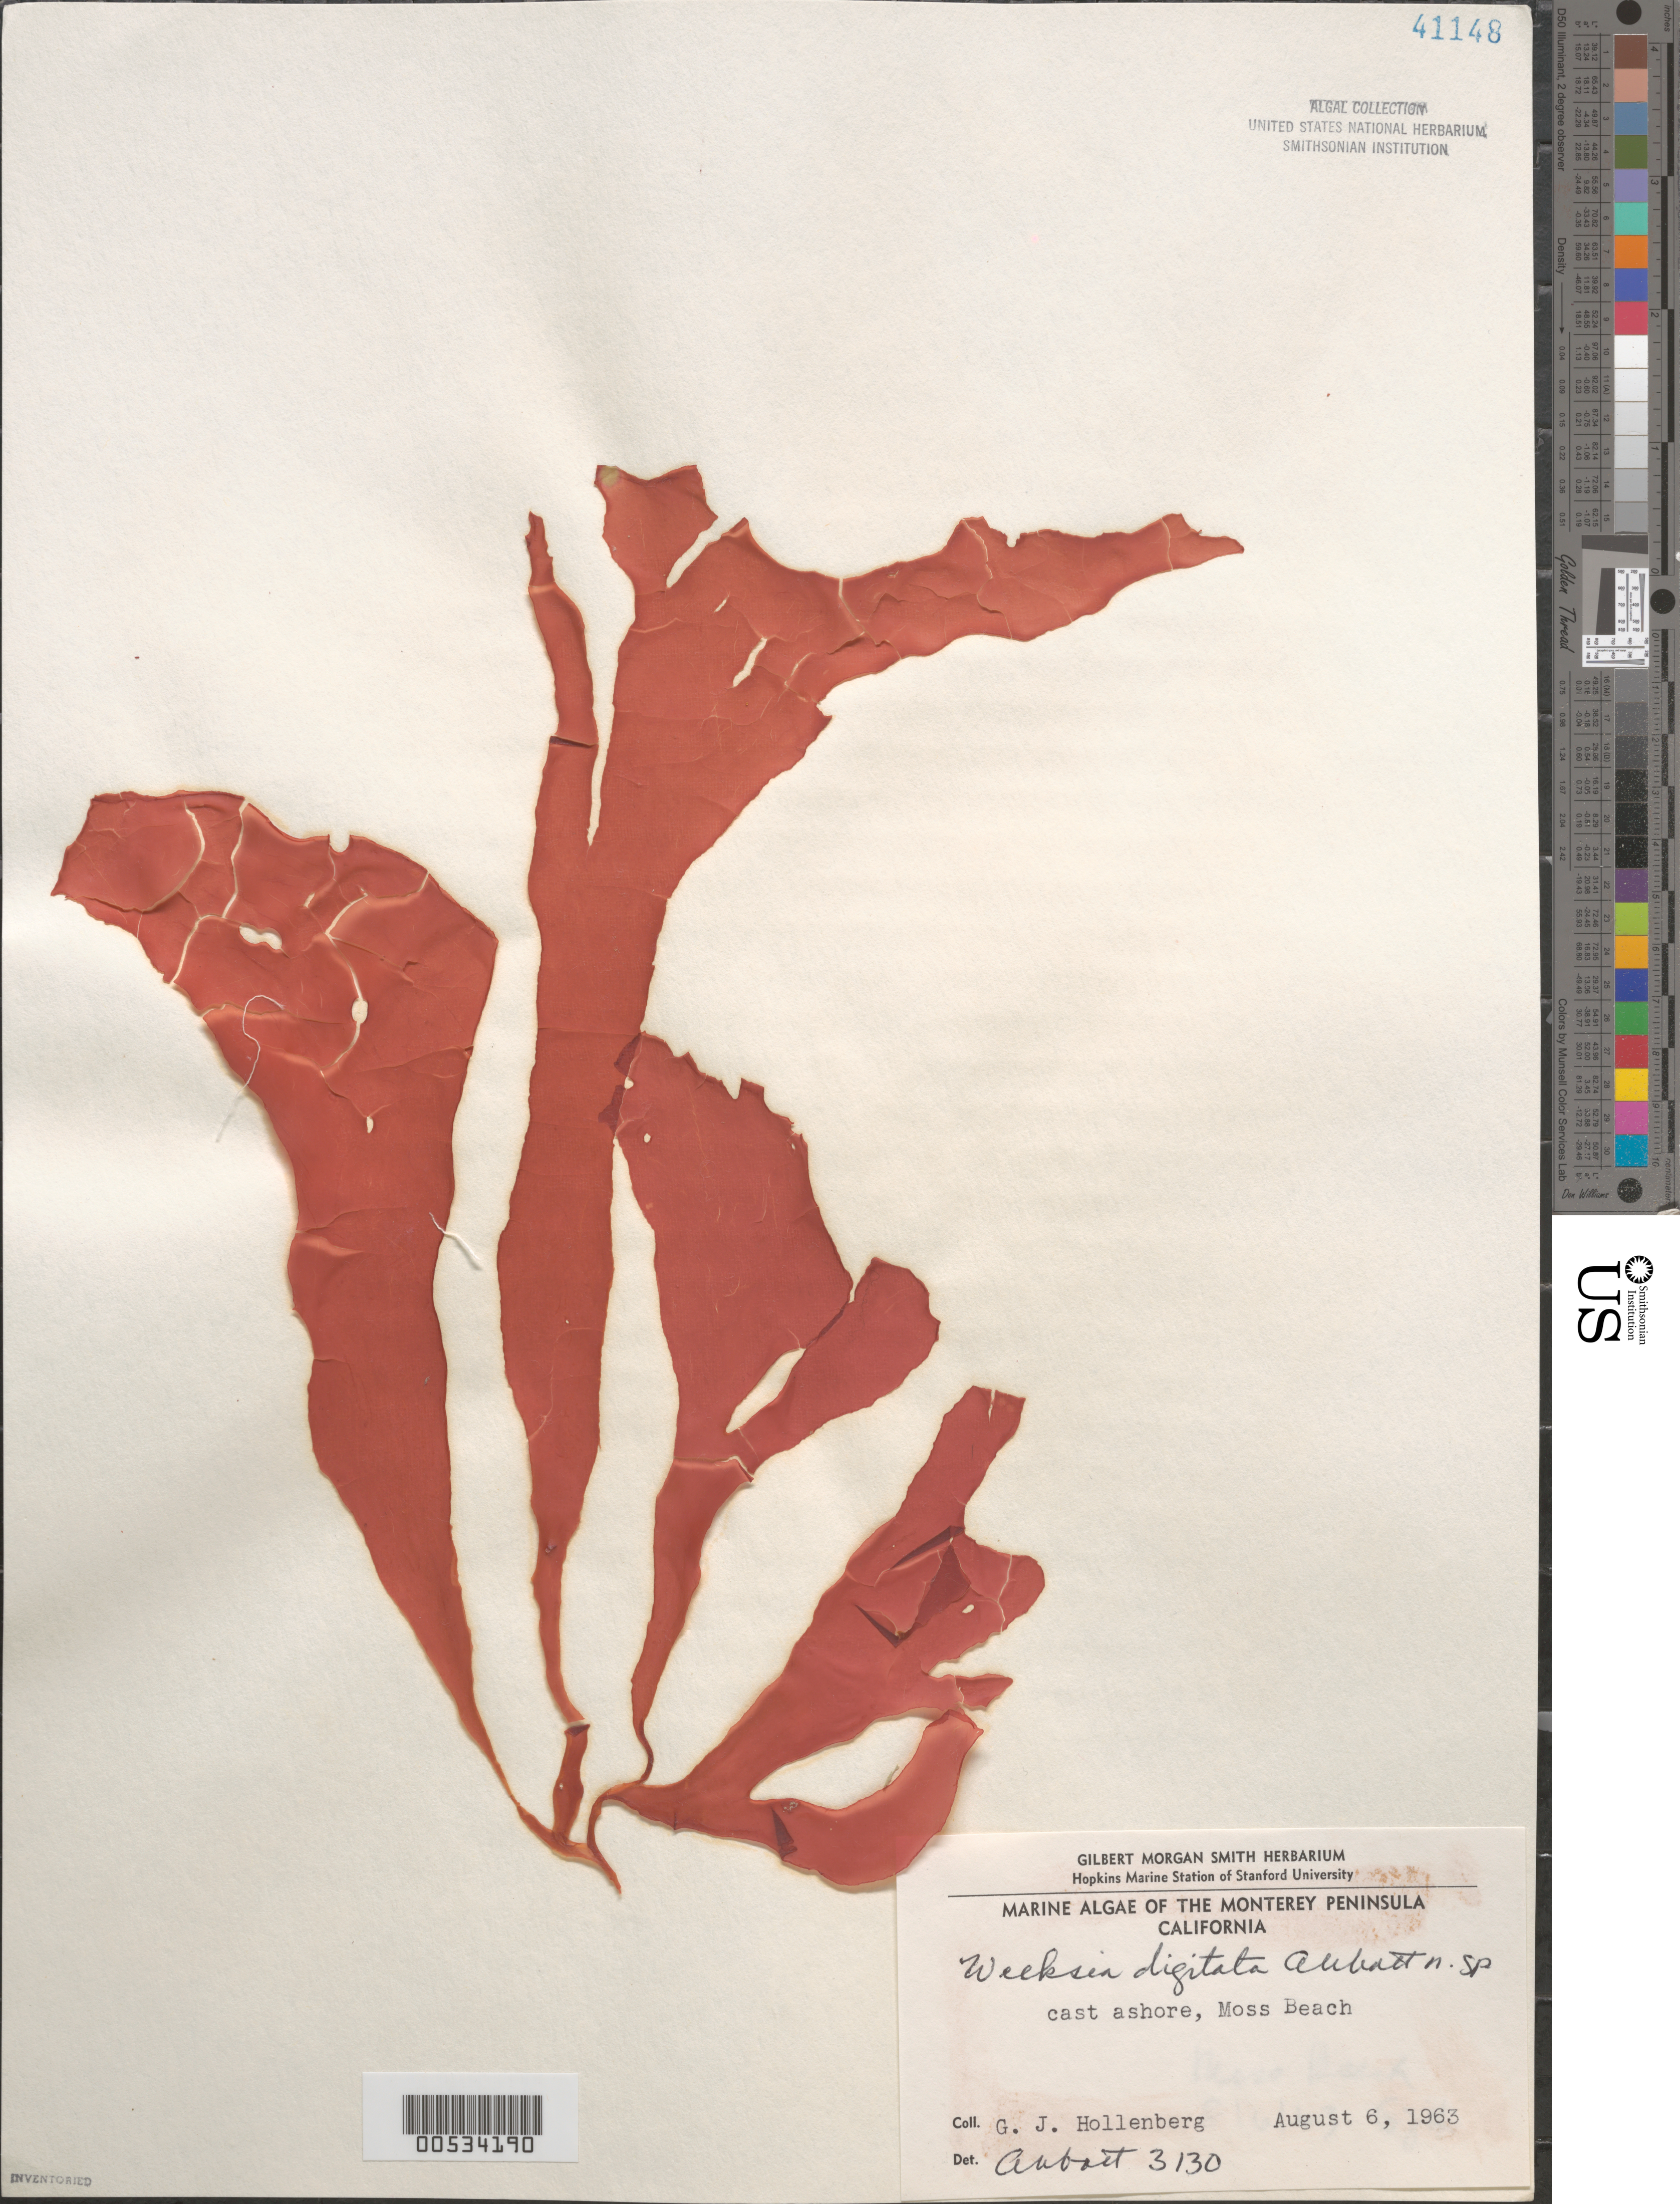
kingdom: Plantae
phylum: Rhodophyta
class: Florideophyceae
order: Gigartinales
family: Dumontiaceae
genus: Weeksia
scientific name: Weeksia digitata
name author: I.A. Abbott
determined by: Abbott, Isabella A.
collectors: G. Hollenberg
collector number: IAA 3130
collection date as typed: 06 Aug 1963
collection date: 1963-08-06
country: United States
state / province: California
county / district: Monterey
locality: Moss Beach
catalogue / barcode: US 41148